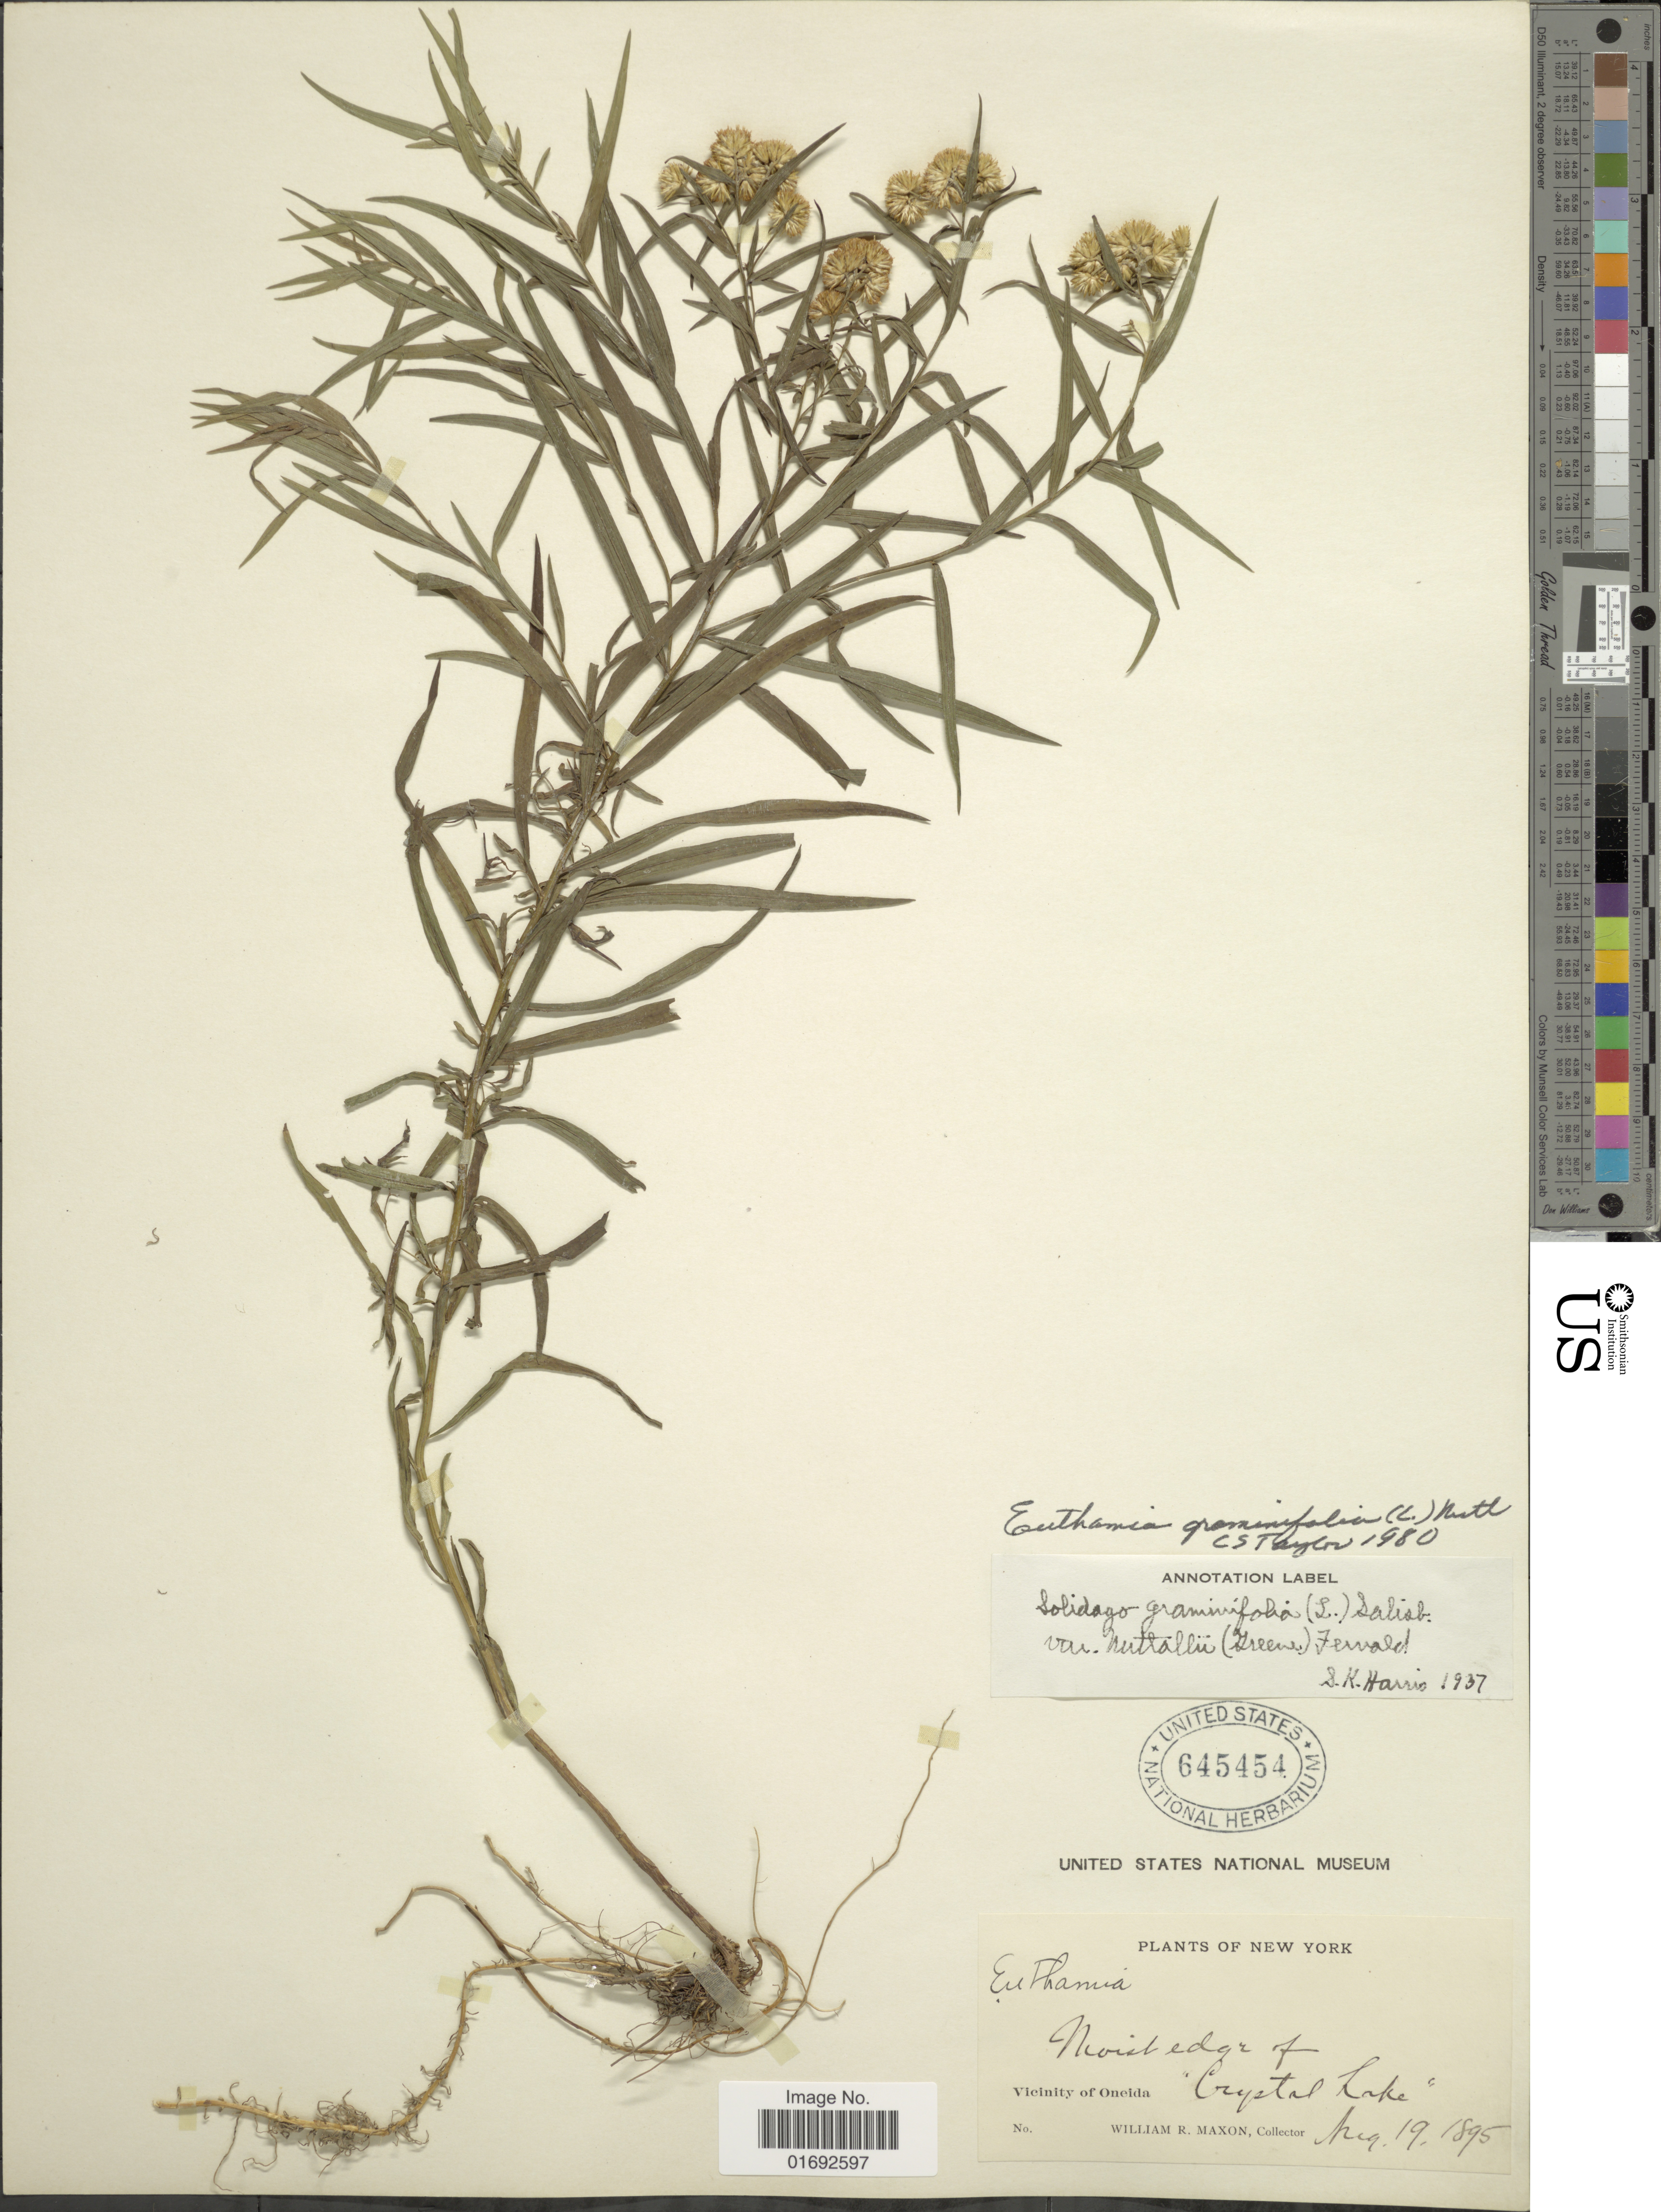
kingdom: Plantae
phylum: Tracheophyta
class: Magnoliopsida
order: Asterales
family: Asteraceae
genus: Euthamia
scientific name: Euthamia graminifolia var. nuttalii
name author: (S.W. Greene) W. Stone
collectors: W. R. Maxon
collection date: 1895-08-19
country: United States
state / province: New York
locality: Vicinity of Oneida, Crystal Lake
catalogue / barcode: US 645454